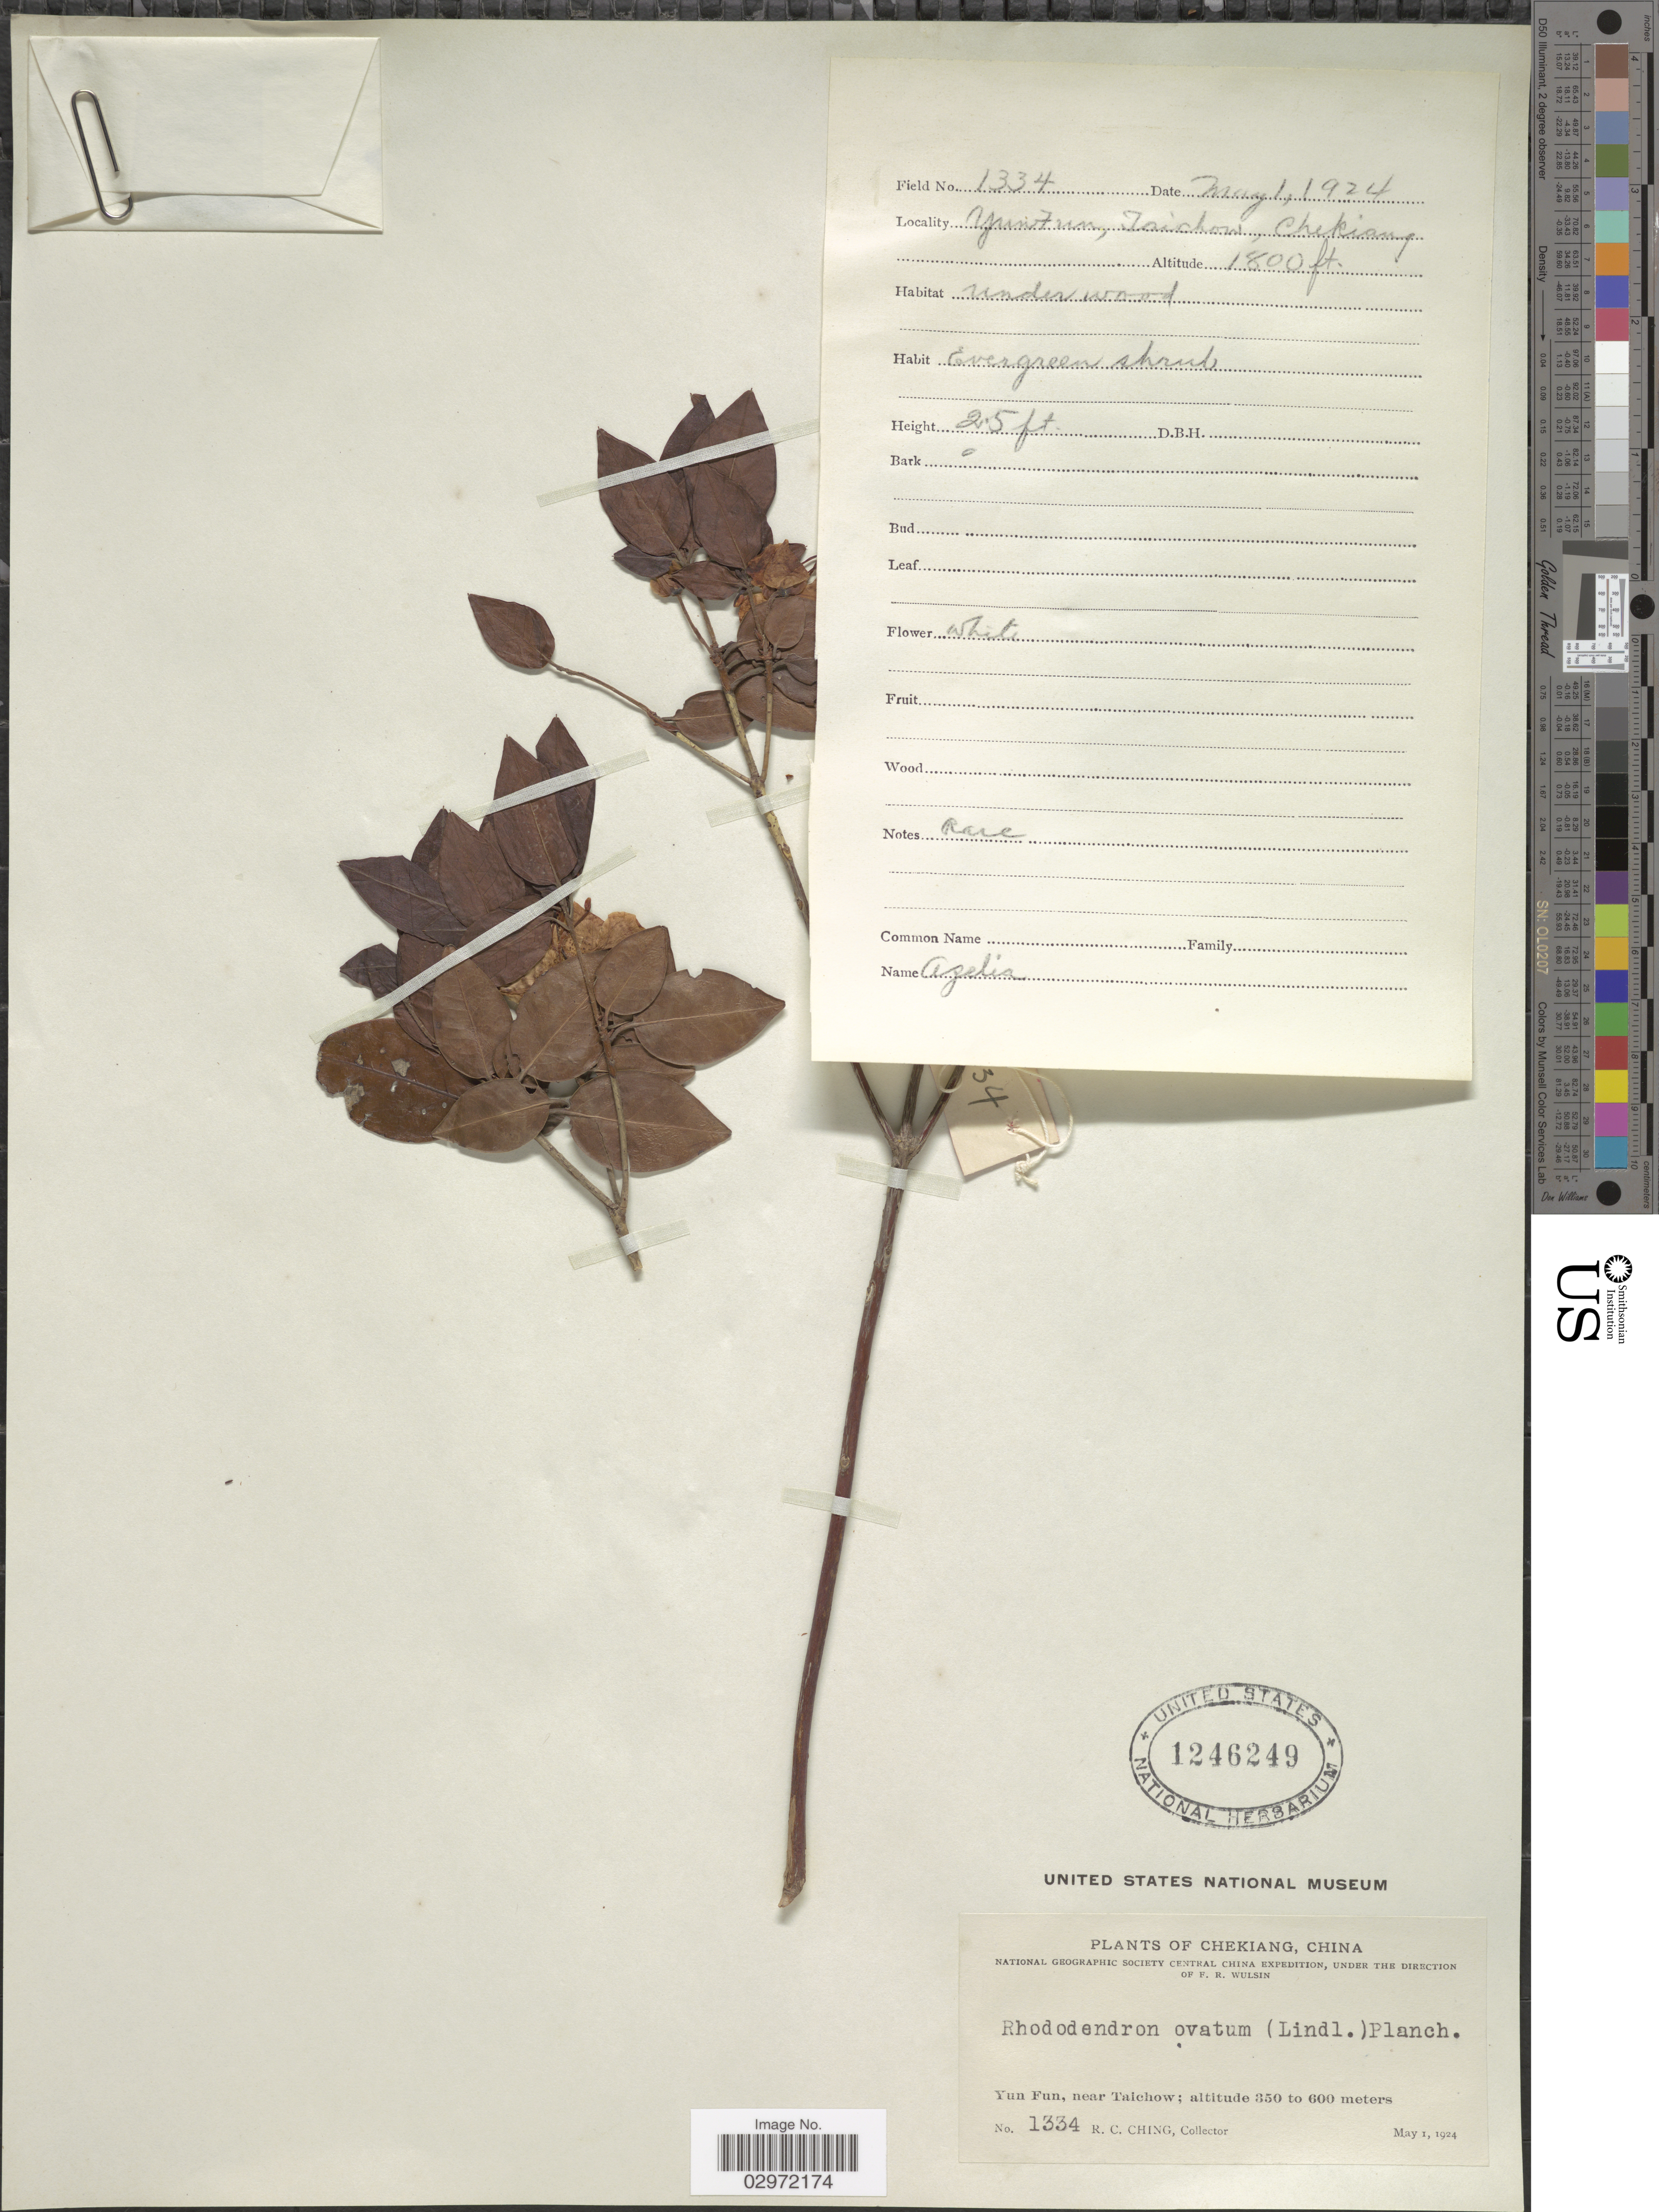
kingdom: Plantae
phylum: Tracheophyta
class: Magnoliopsida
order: Ericales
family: Ericaceae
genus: Rhododendron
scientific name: Rhododendron ovatum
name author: (Lindl.) Planch. ex Maxim.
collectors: R. C. Ching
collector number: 1334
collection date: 1924-05-01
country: China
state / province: Zhejiang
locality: Chekiang. Yun Fun, near Taichow.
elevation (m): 549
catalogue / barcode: US 1246249